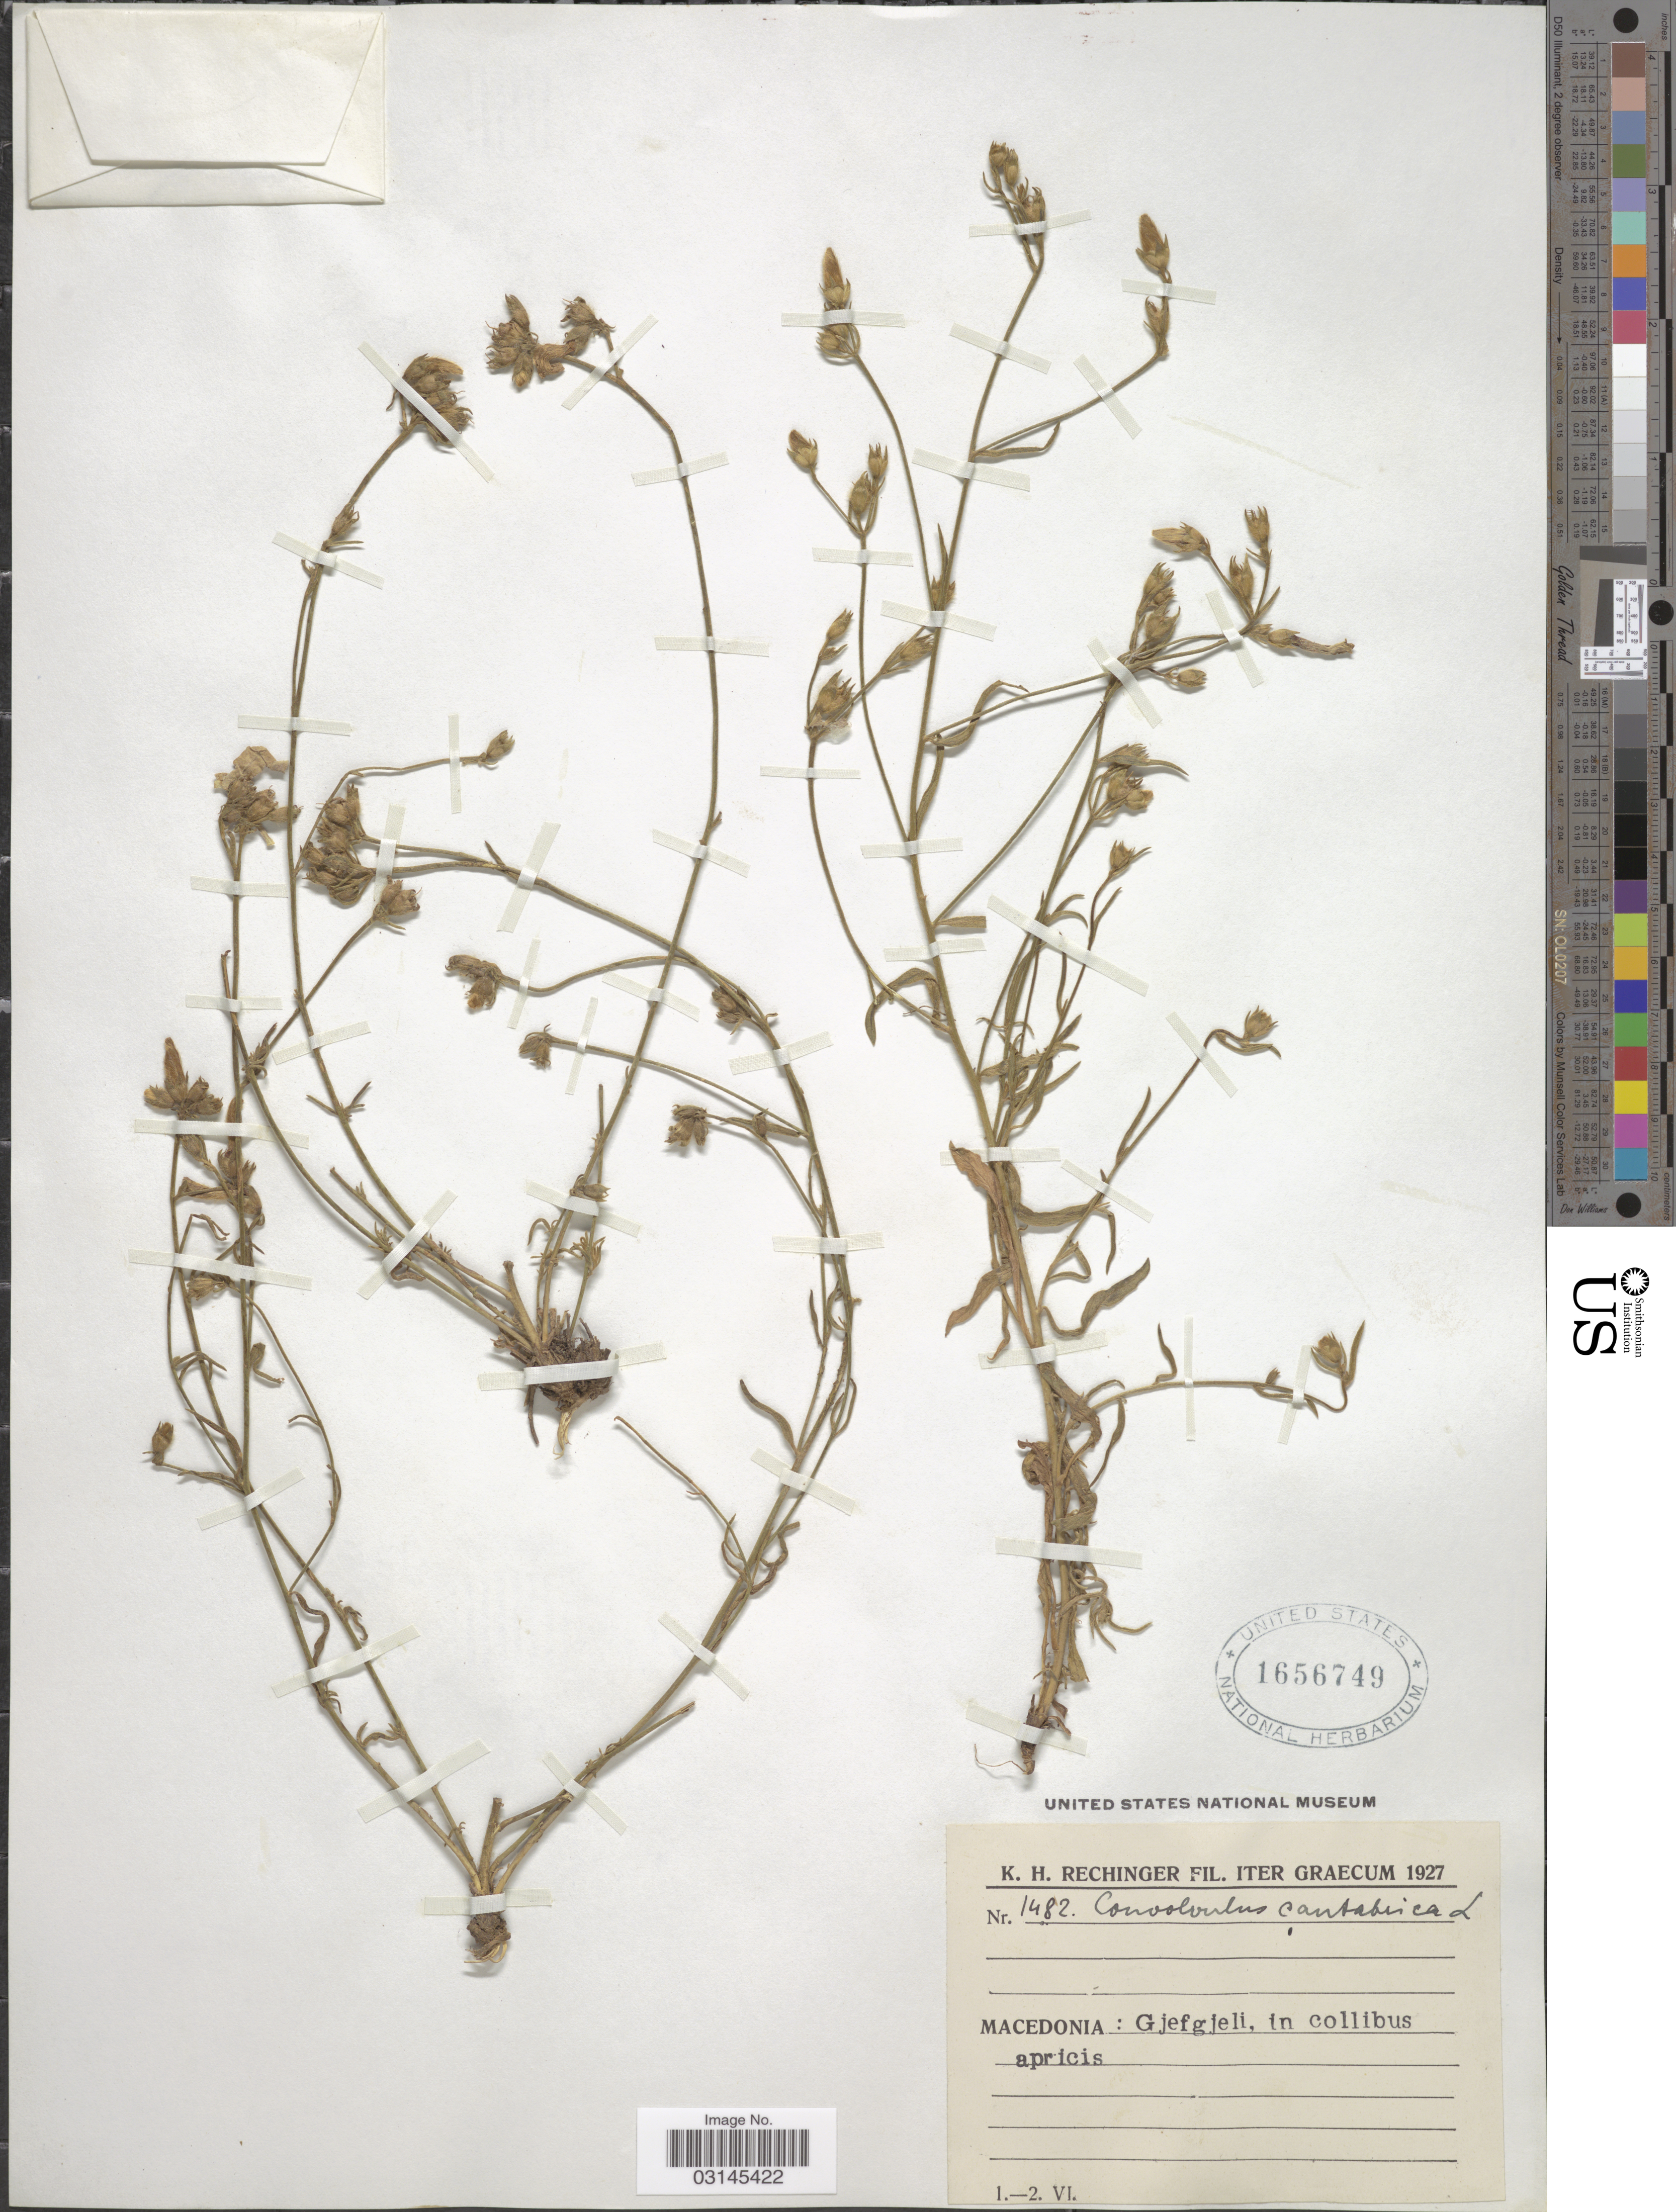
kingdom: Plantae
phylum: Tracheophyta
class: Magnoliopsida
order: Solanales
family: Convolvulaceae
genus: Convolvulus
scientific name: Convolvulus cantabrica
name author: L.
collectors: K. H. Rechinger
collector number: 1482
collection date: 1927-06-01/1927-06-02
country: Greece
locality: Iter Graecum. Macedonia: Gjefgjeli.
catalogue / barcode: US 1656749